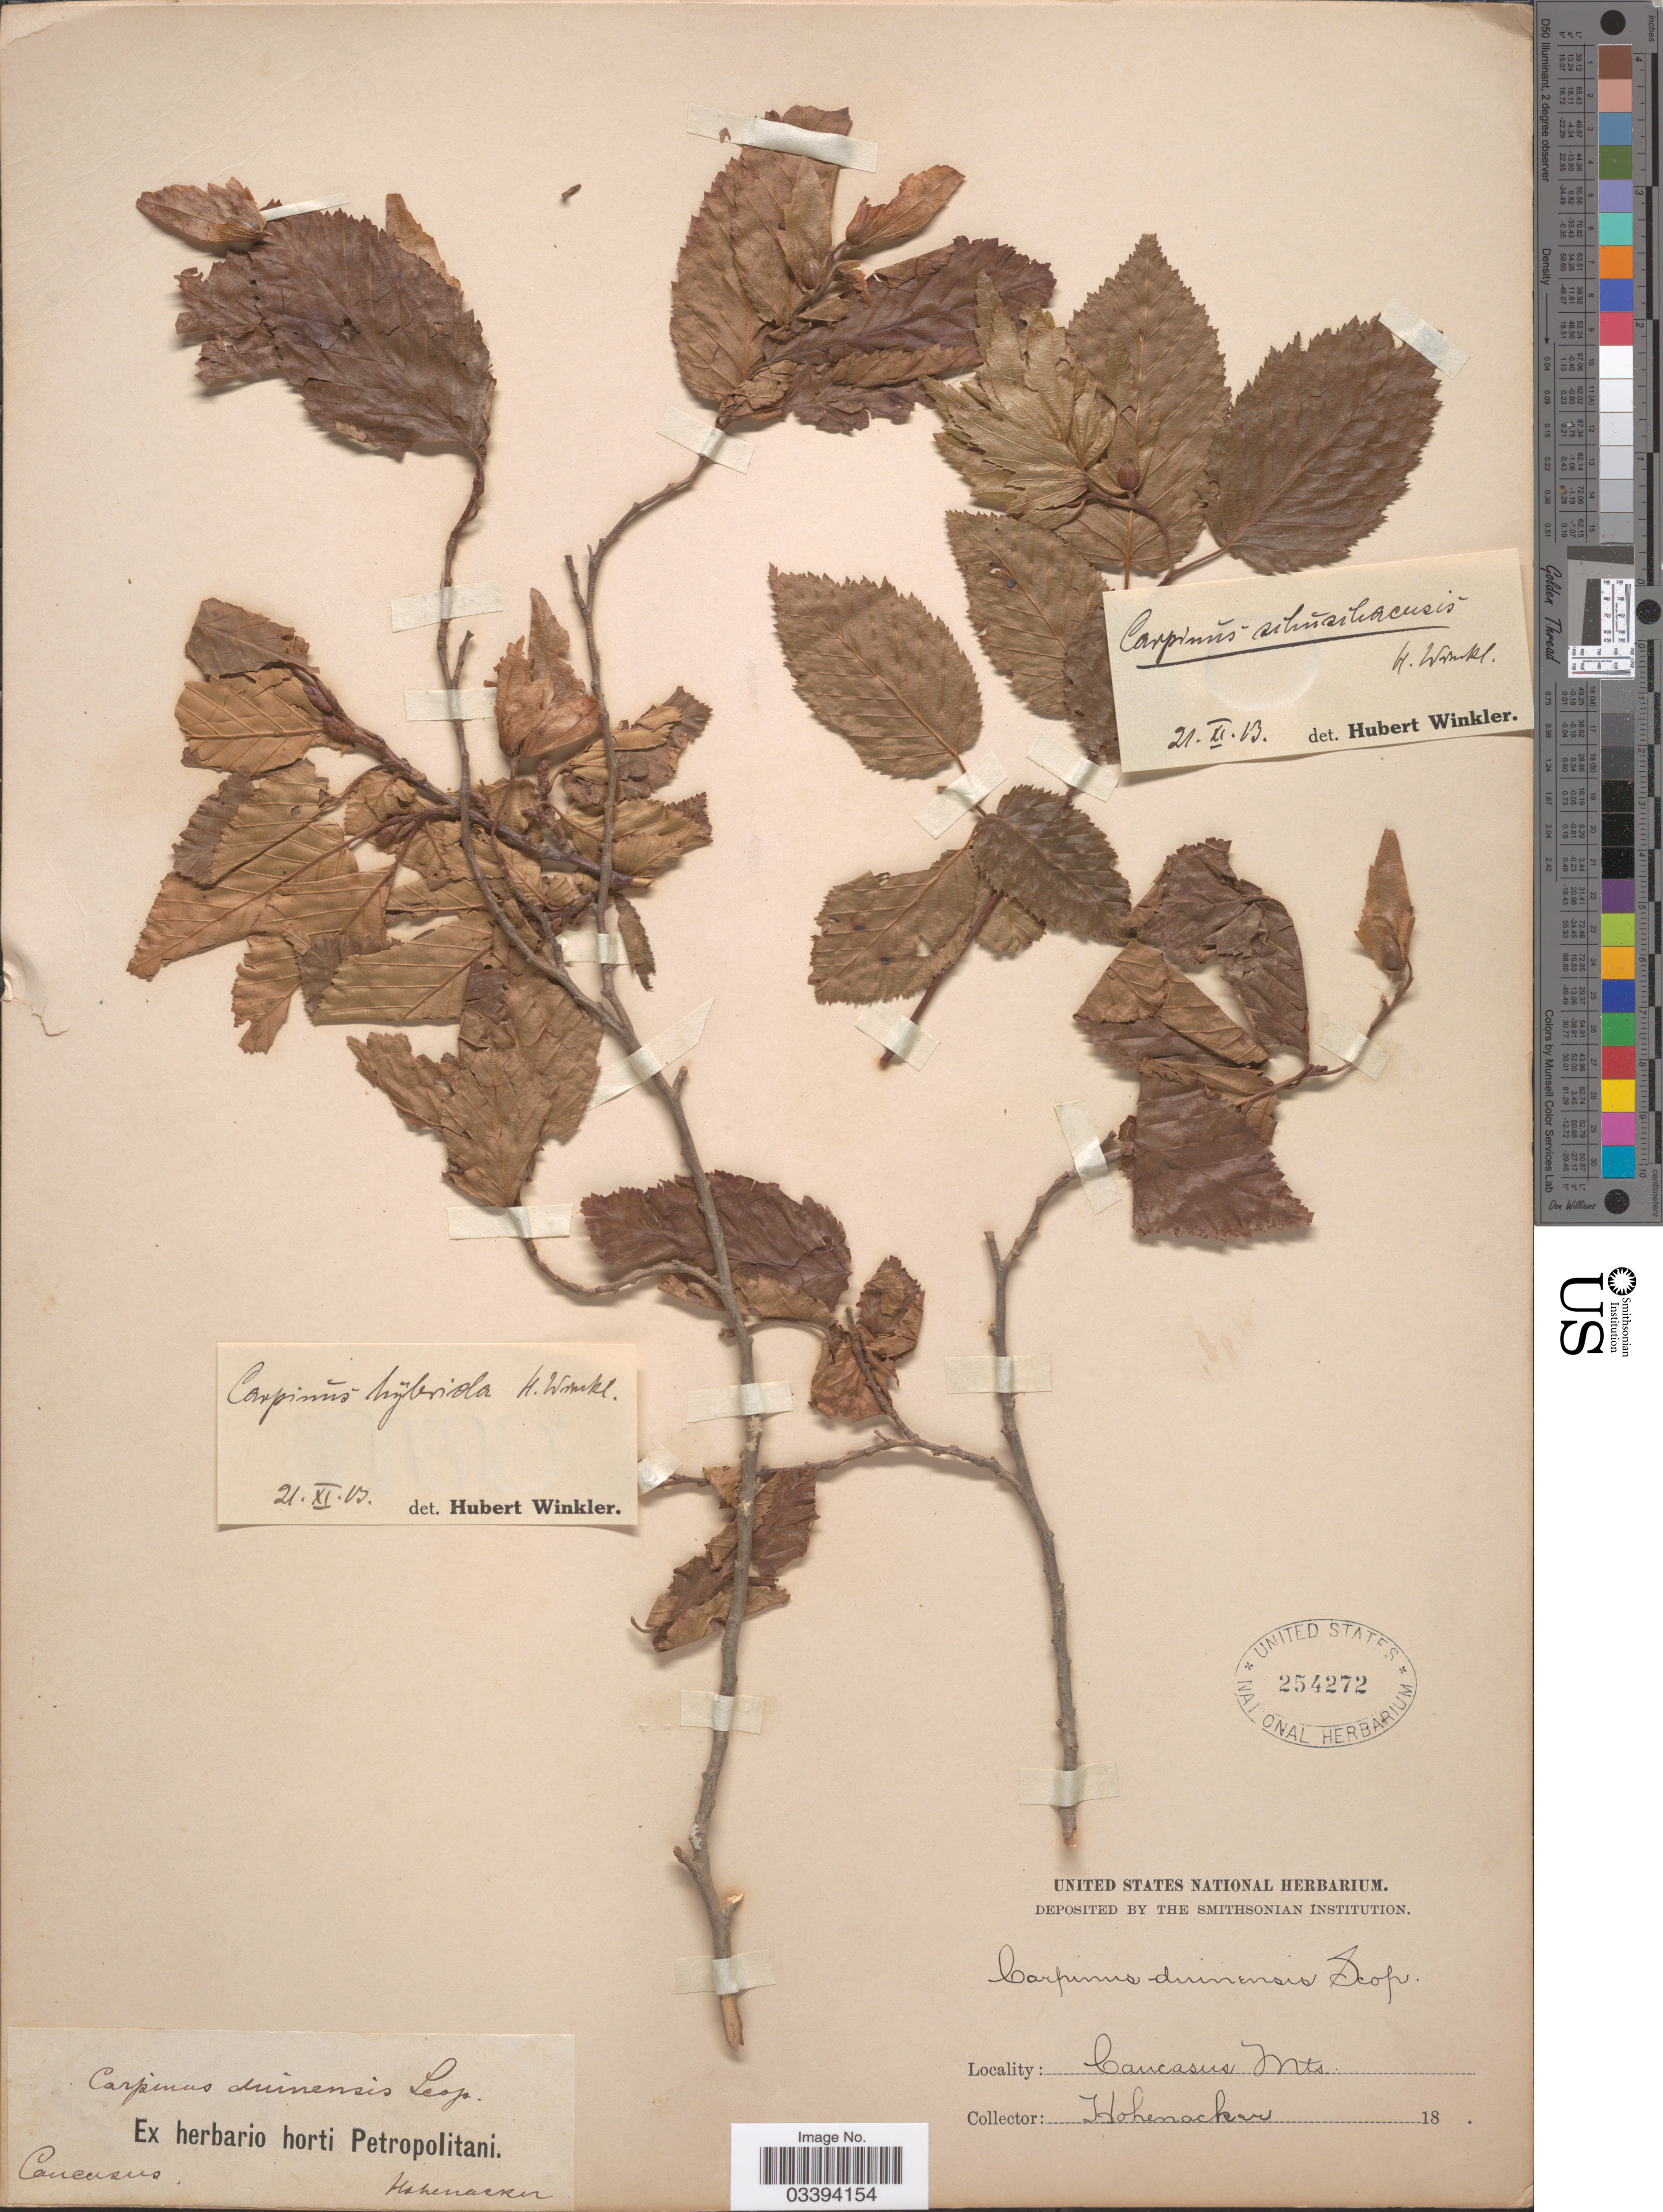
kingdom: Plantae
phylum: Tracheophyta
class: Magnoliopsida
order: Fagales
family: Betulaceae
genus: Carpinus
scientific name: Carpinus x hybrida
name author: H.J.P. Winkl.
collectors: Hohenacker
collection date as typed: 18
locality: Caucasus Mts.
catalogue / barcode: US 254272